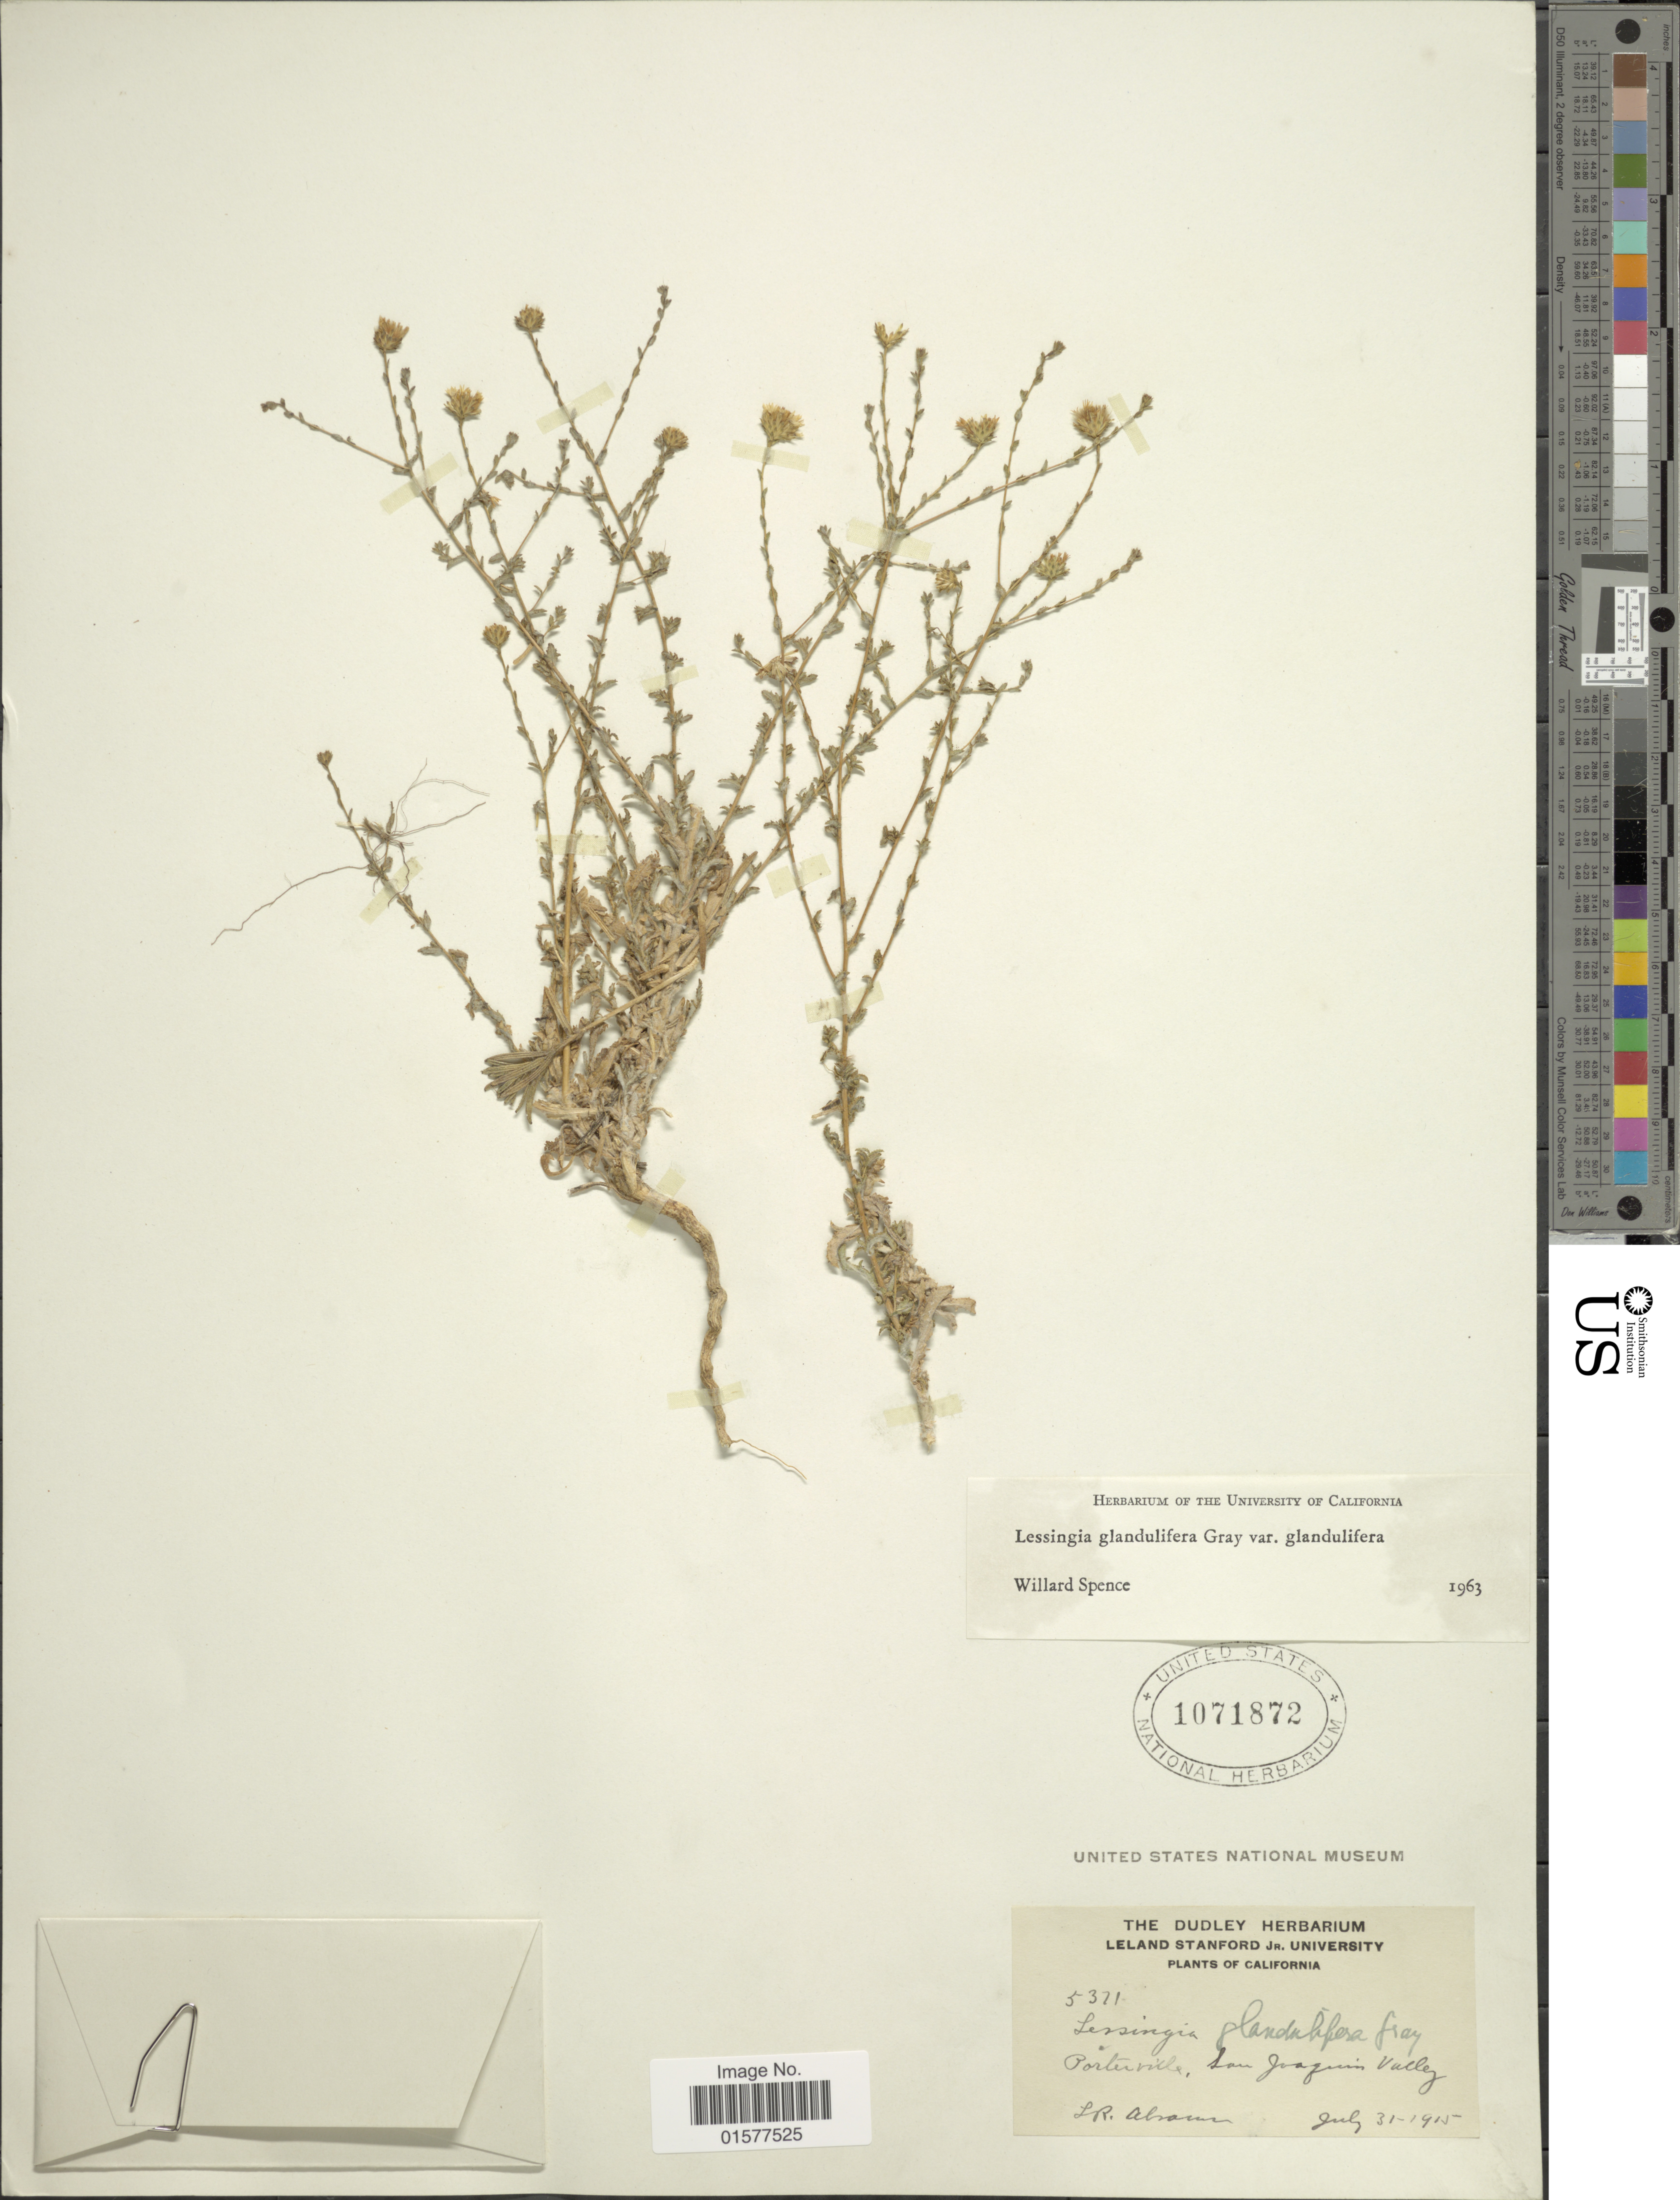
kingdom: Plantae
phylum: Tracheophyta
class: Magnoliopsida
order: Asterales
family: Asteraceae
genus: Lessingia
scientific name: Lessingia glandulifera var. glandulifera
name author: (A. Gray) J.T. Howell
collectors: L. Abrams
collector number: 5371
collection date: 1915-07-31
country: United States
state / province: California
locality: Portervilla, San Juaqin Valley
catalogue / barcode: US 1071872